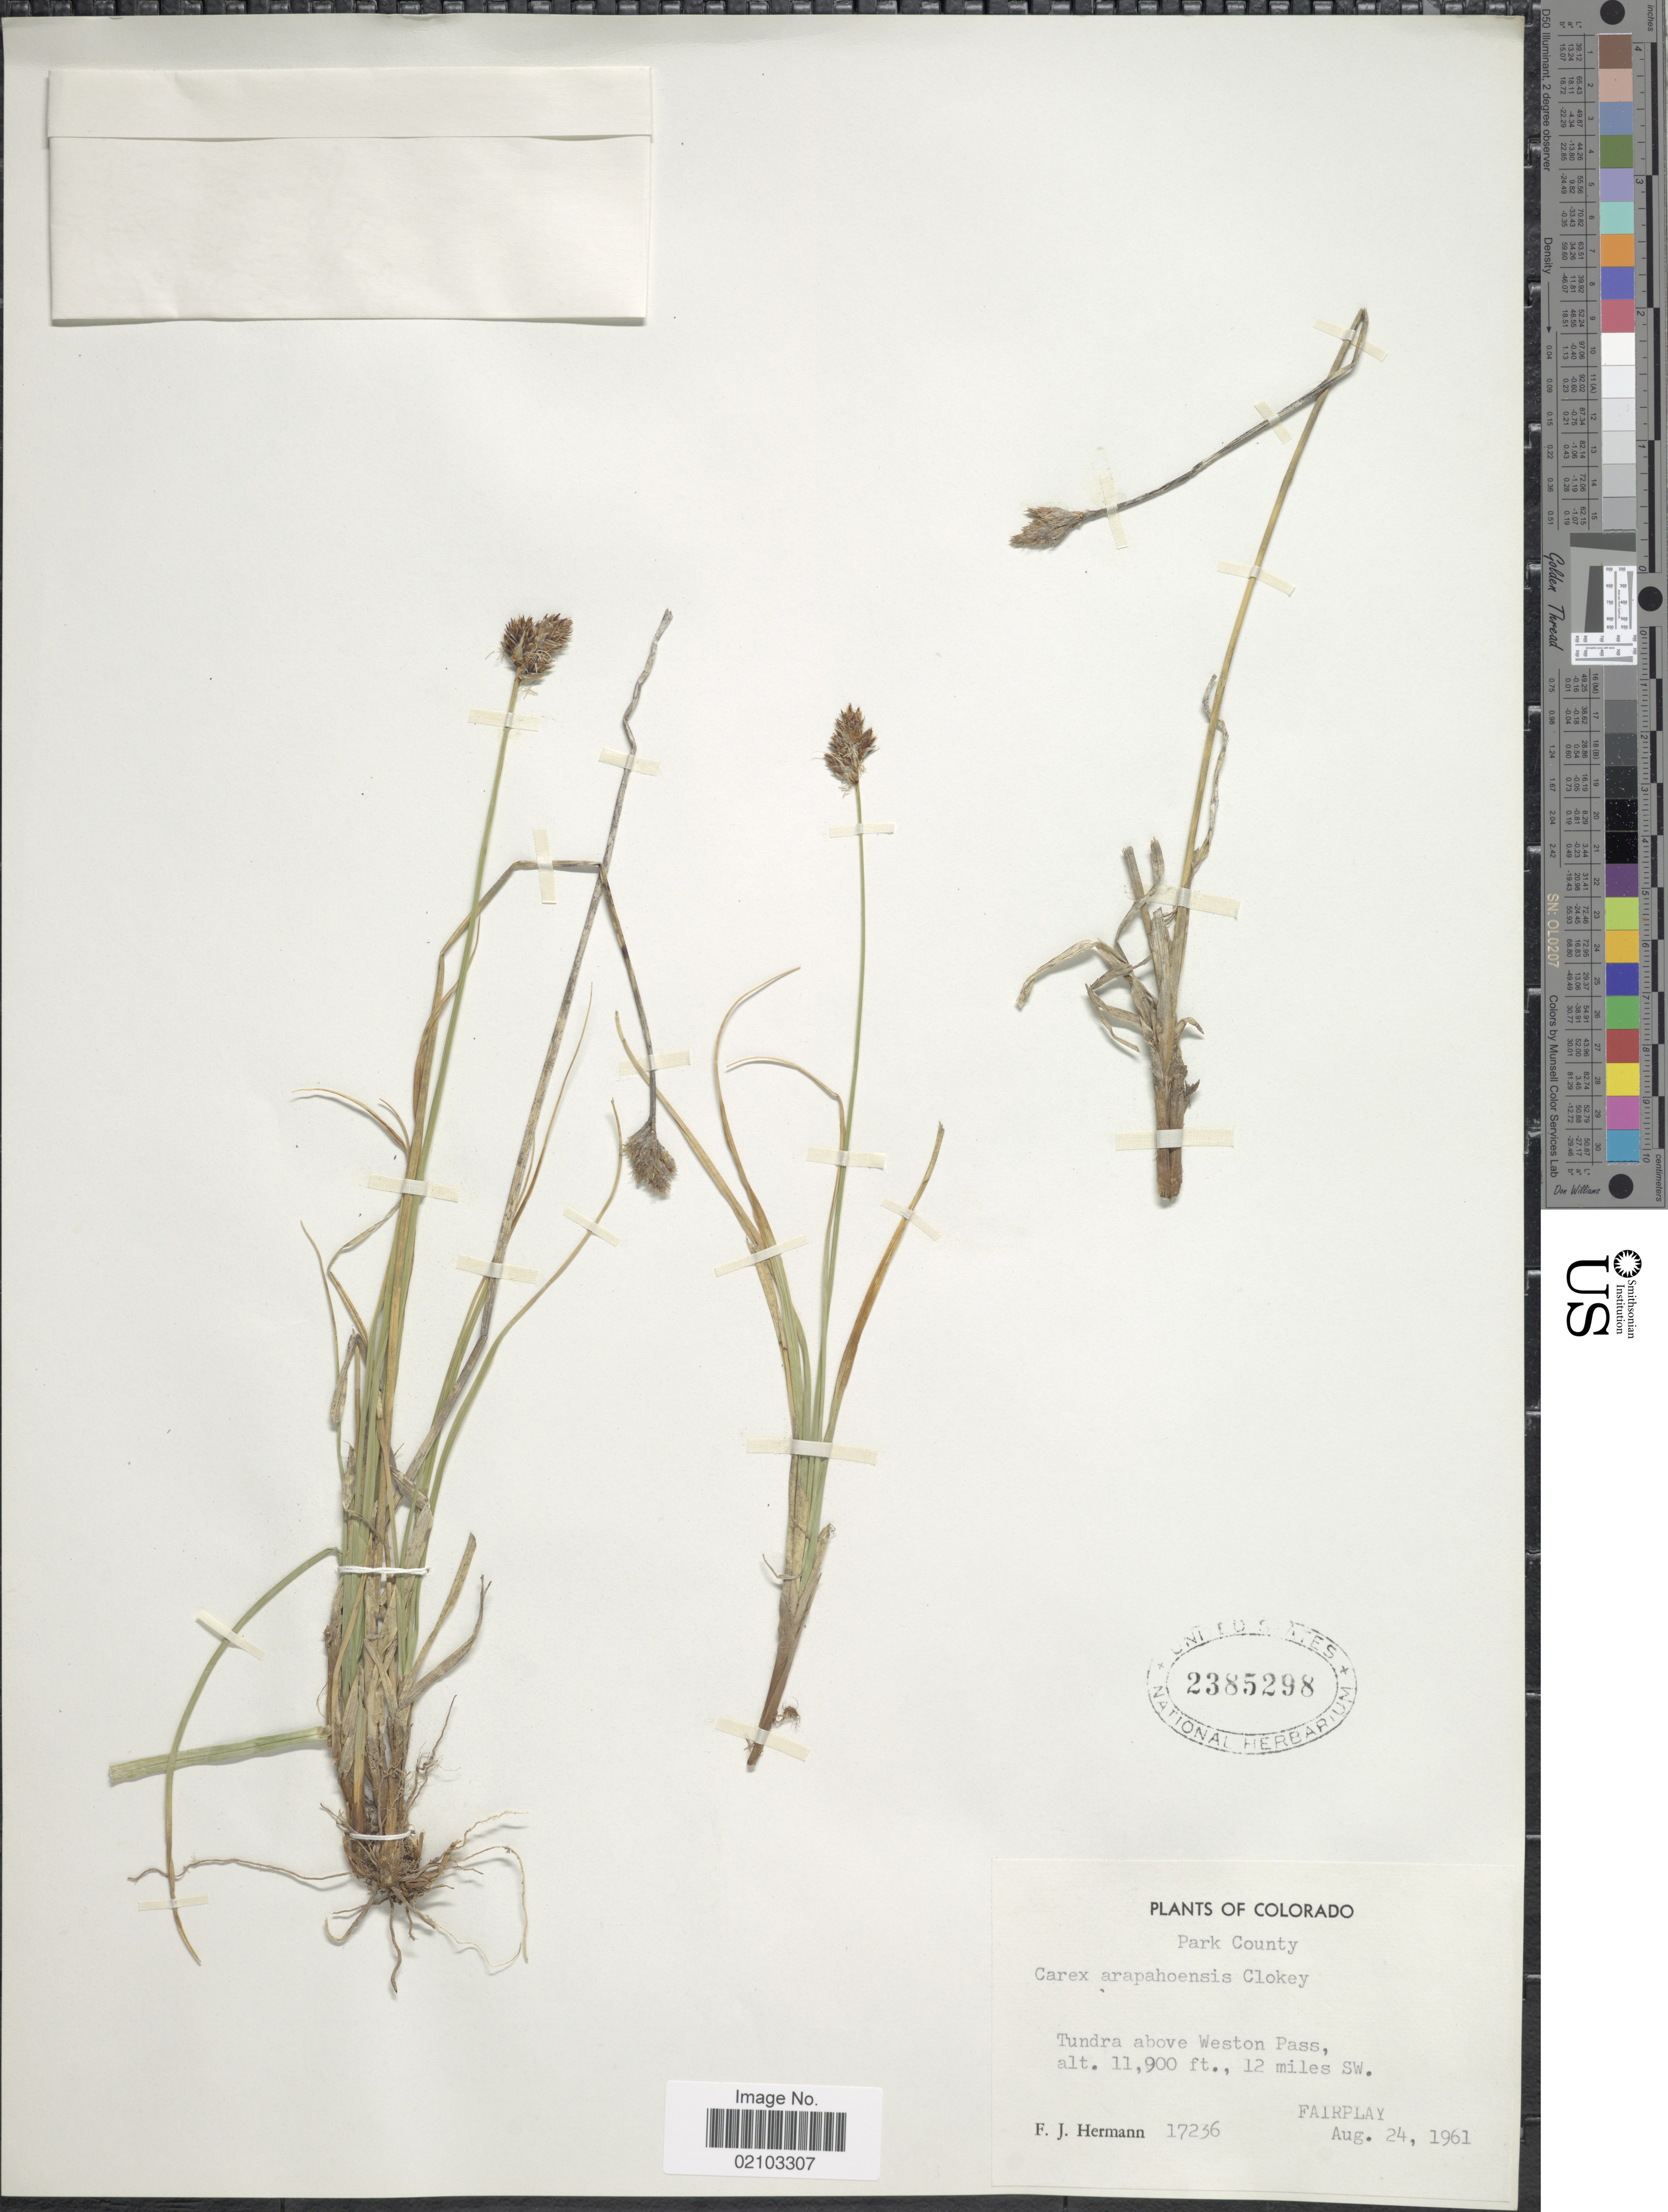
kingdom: Plantae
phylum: Tracheophyta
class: Liliopsida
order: Poales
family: Cyperaceae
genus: Carex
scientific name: Carex arapahoensis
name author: Clokey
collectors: F. J. Hermann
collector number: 17236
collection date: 1961-08-24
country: United States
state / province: Colorado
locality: Park County. Tundra above Weston Pass, 12 miles SW. Fairplay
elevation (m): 3627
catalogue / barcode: US 2385298